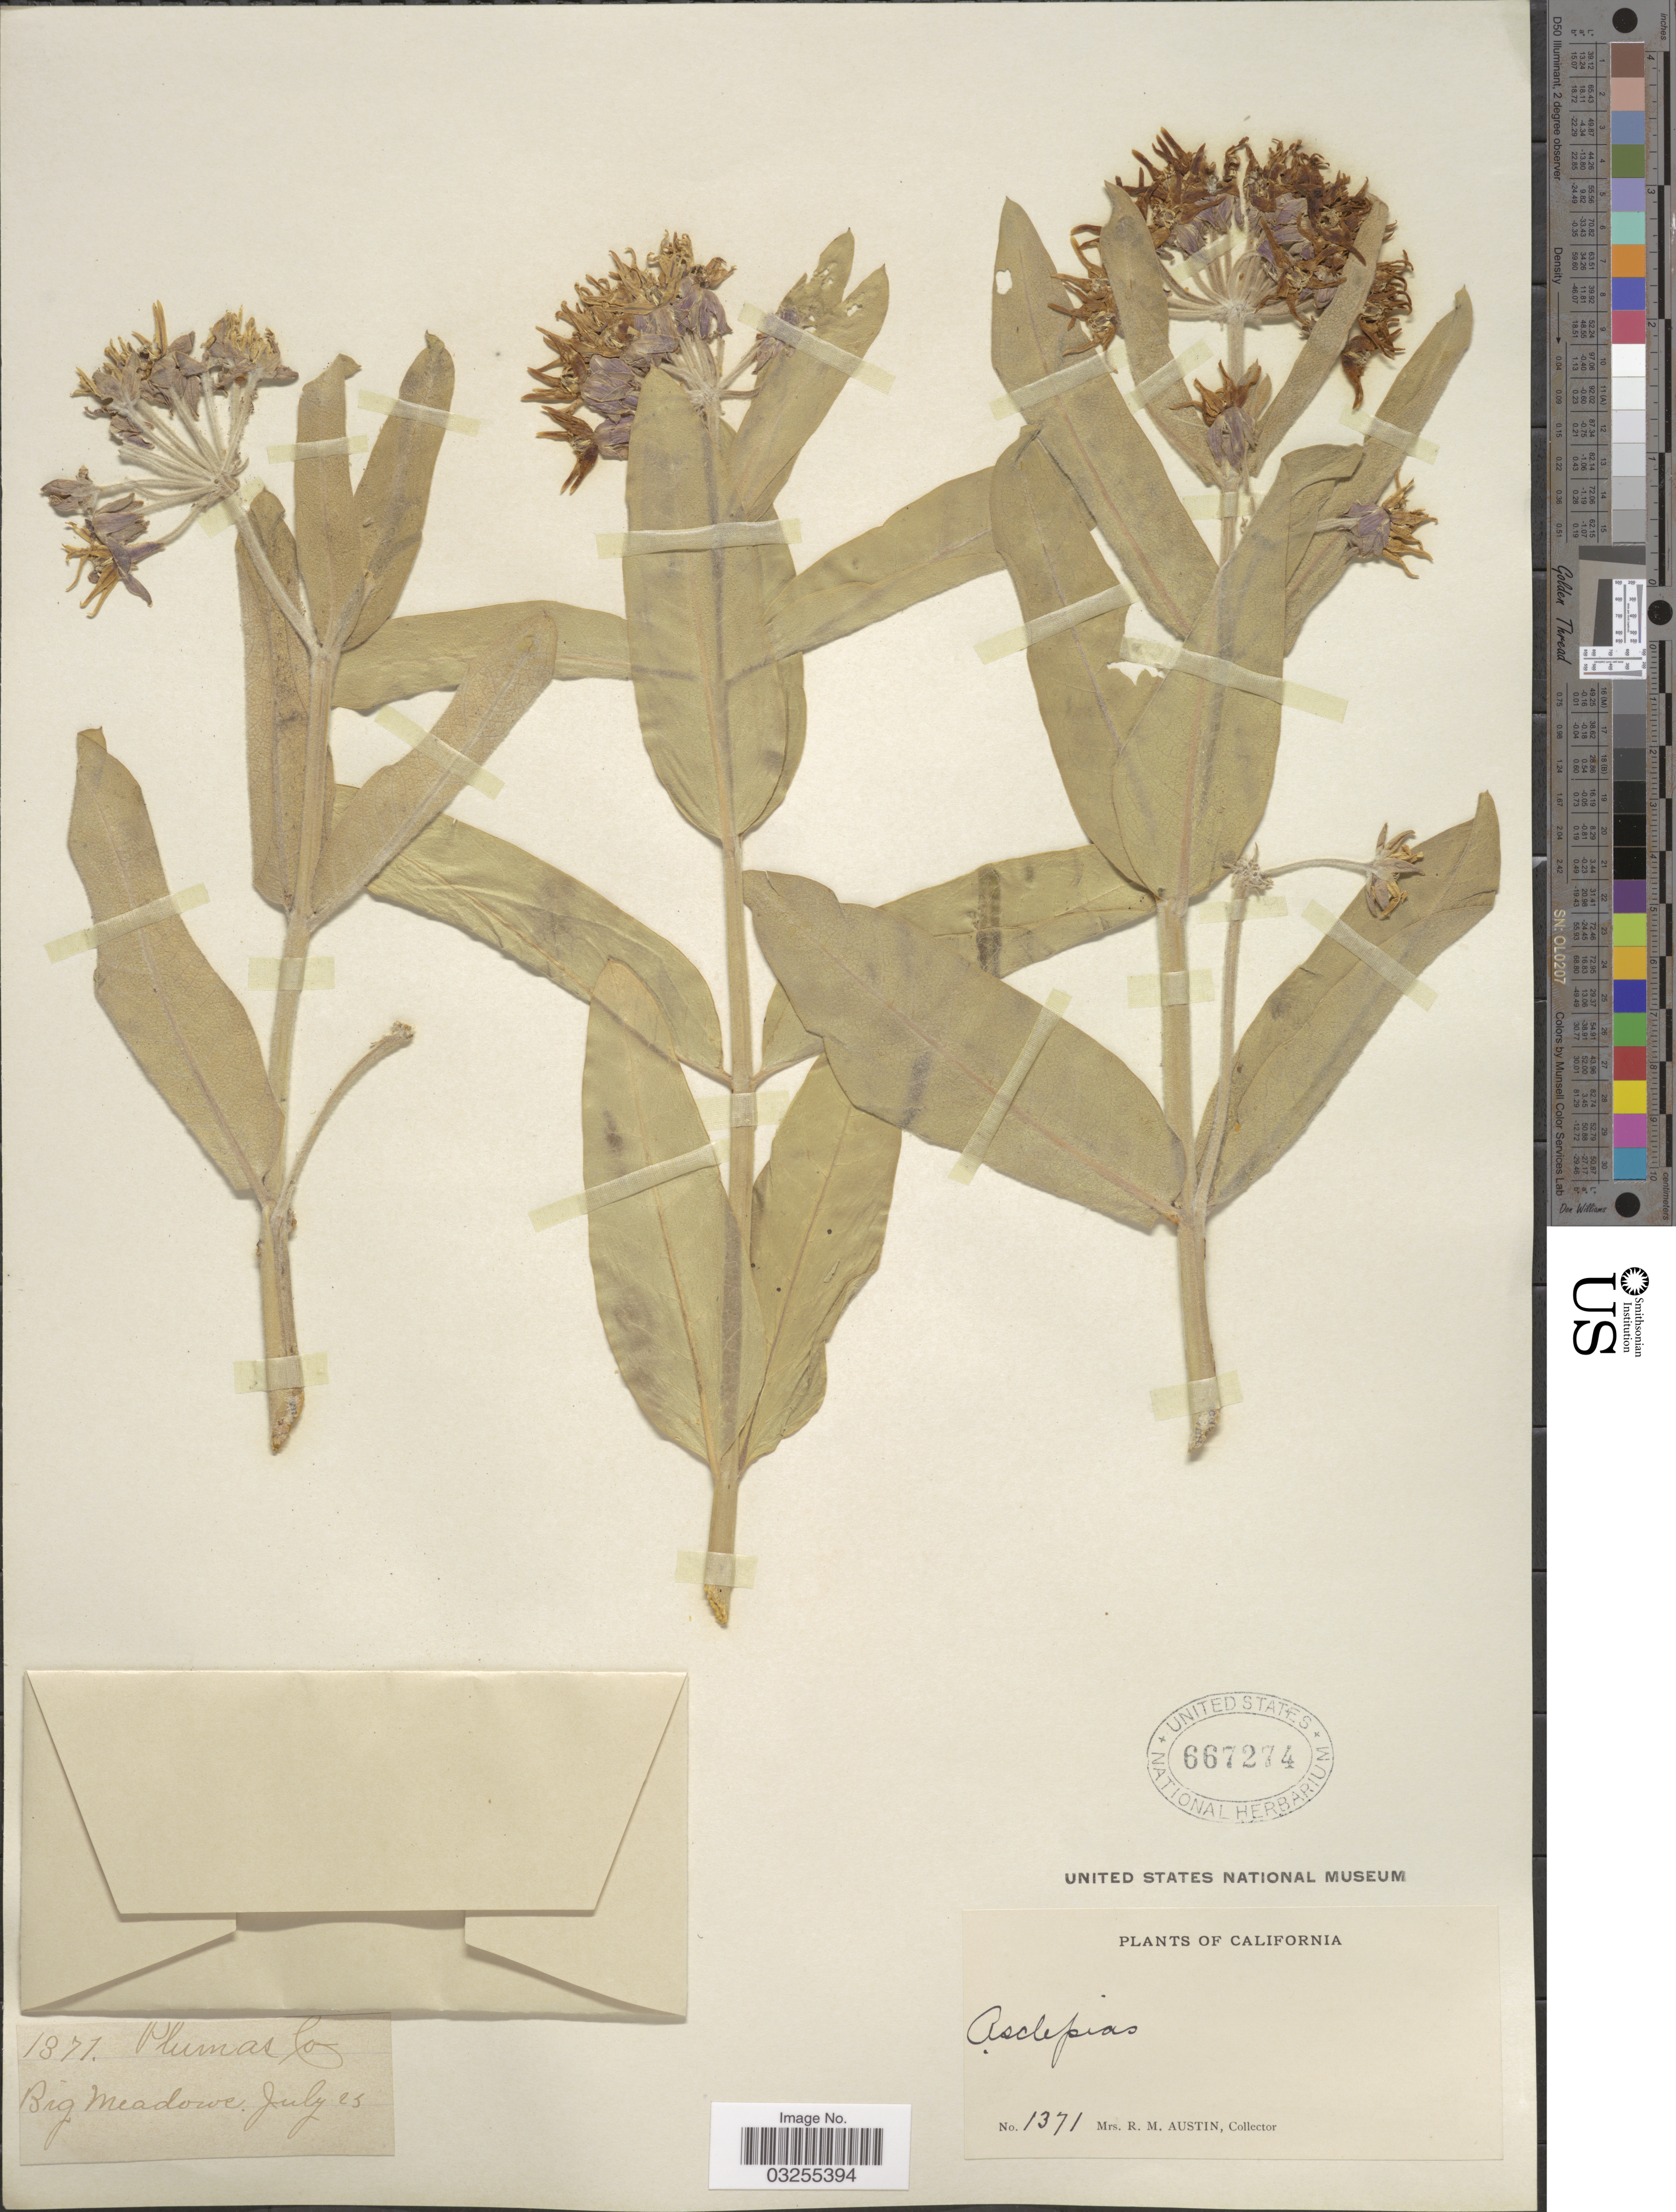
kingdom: Plantae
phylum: Tracheophyta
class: Magnoliopsida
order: Gentianales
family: Apocynaceae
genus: Asclepias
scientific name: Asclepias speciosa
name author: Torr.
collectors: R. Austin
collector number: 1371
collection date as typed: Transcribed d/m/y: /7/23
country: United States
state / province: California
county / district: Plumas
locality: Plumas Co., Big Meadows.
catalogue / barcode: US 667274